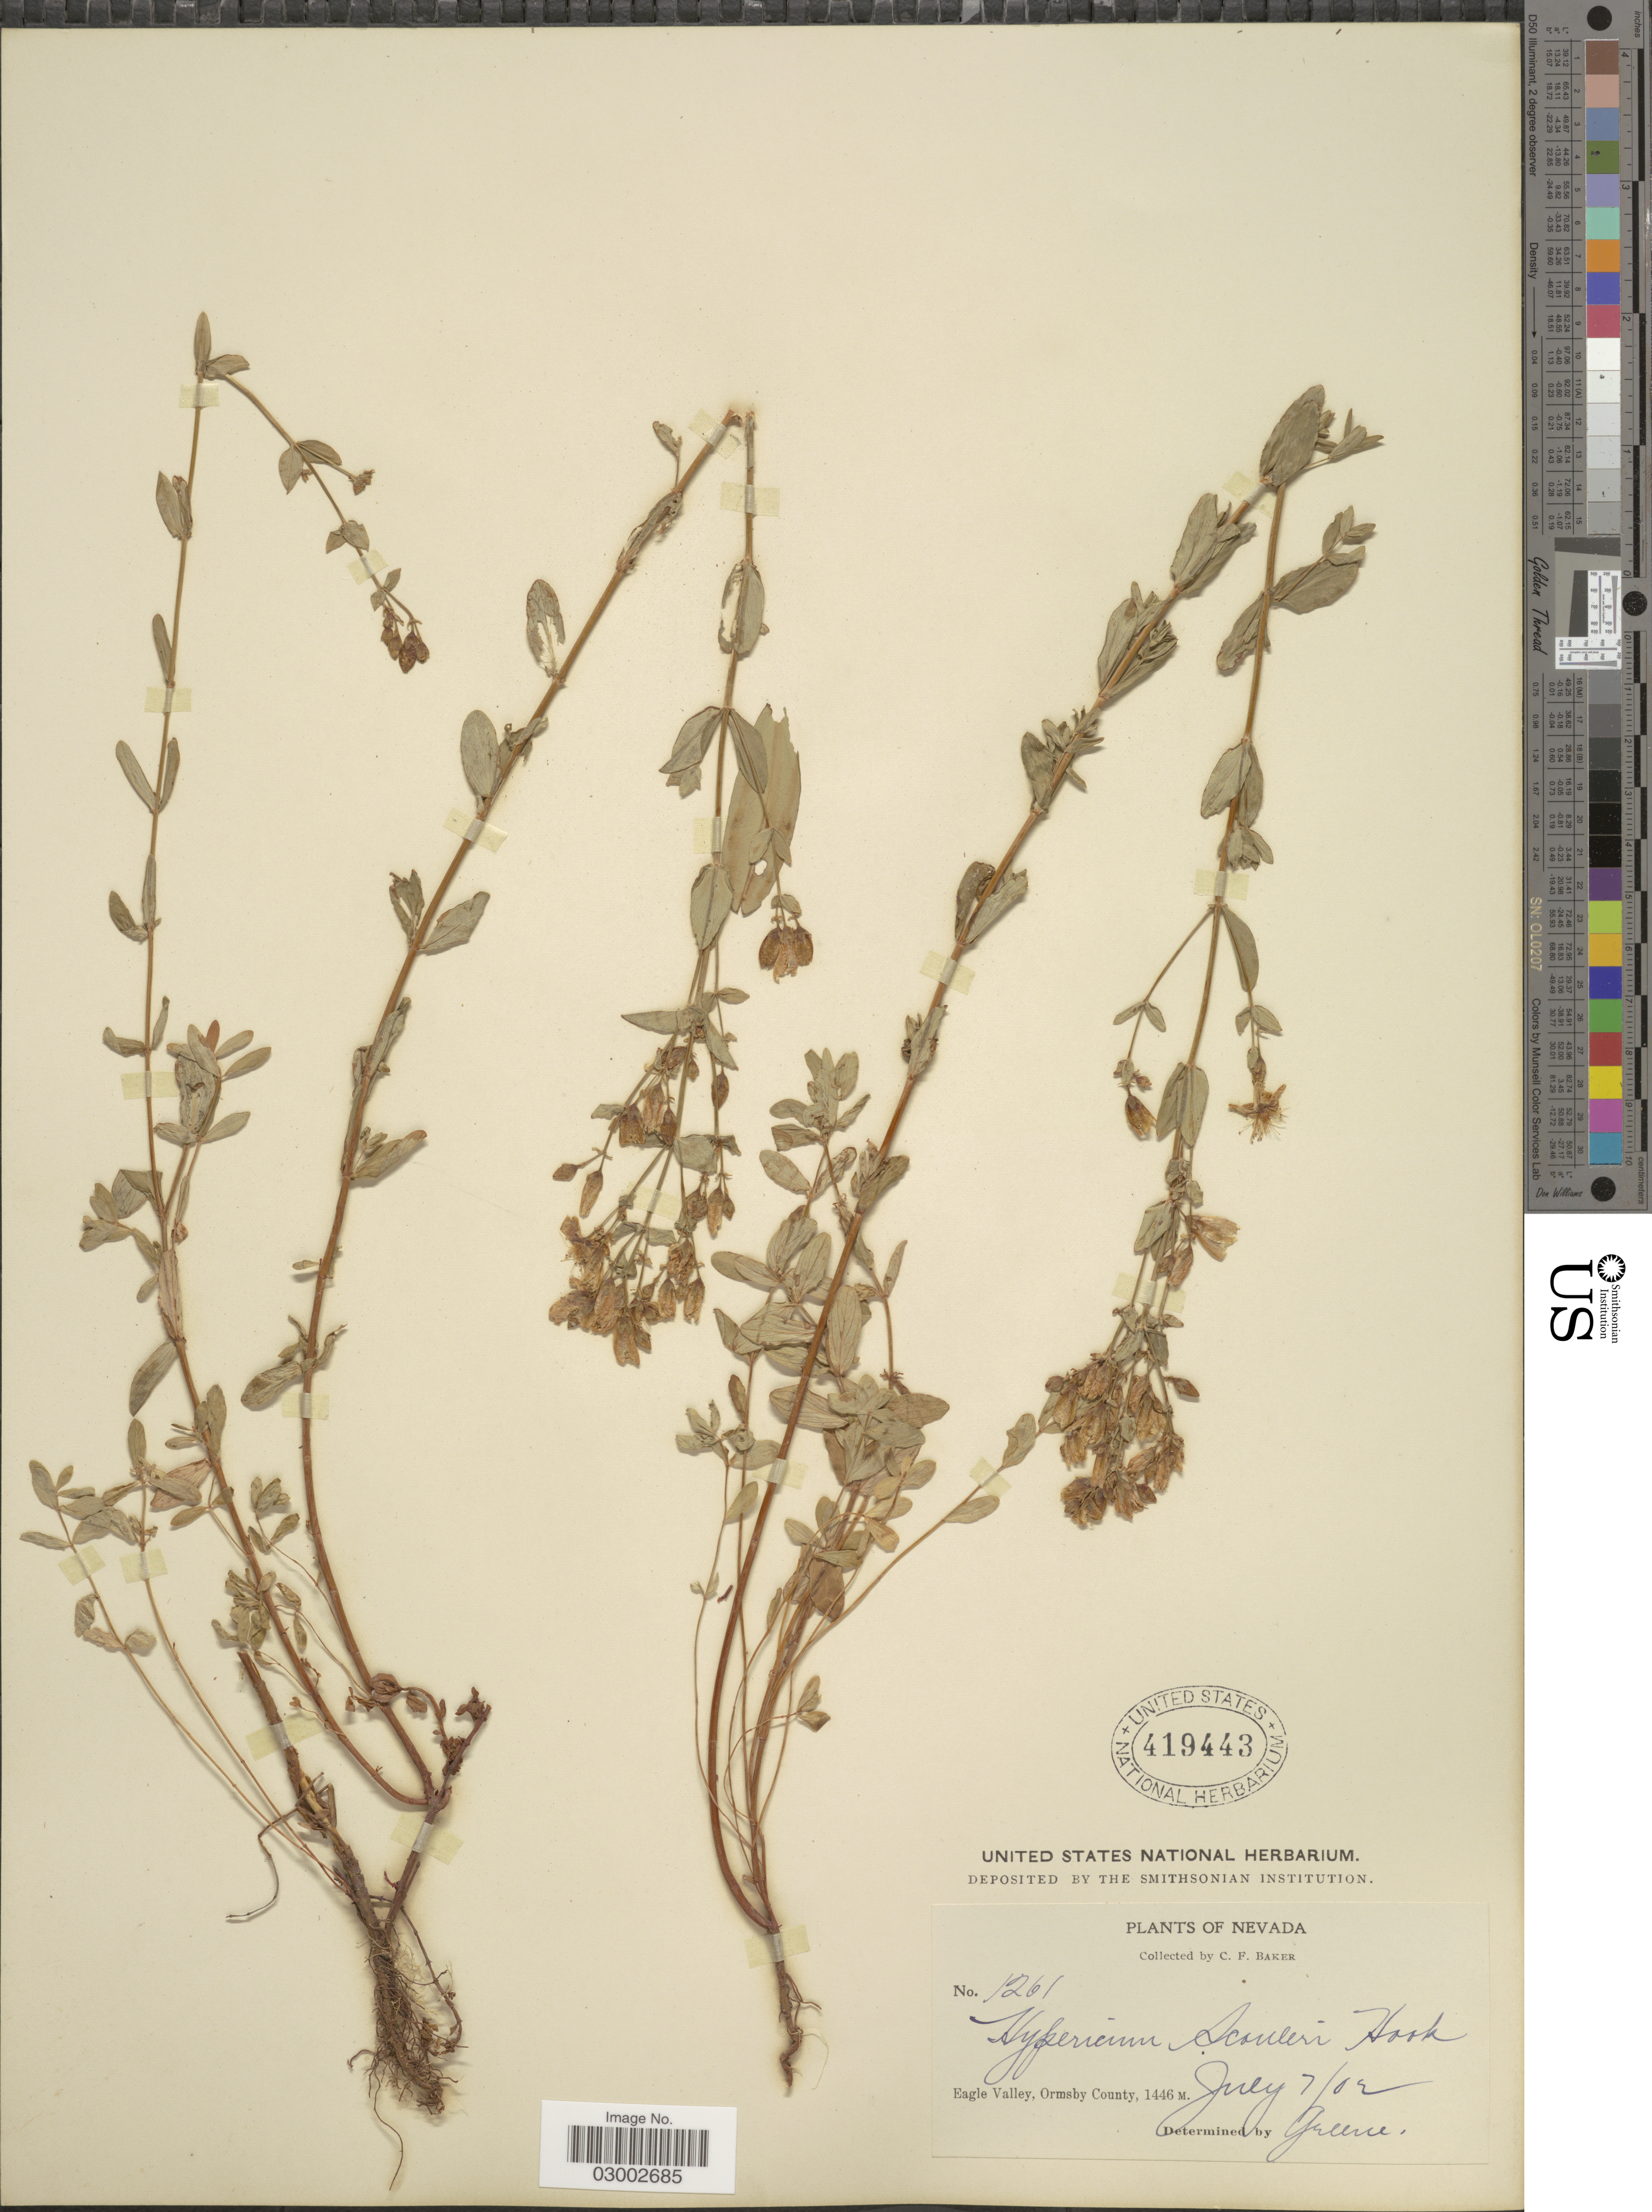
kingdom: Plantae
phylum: Tracheophyta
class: Magnoliopsida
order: Malpighiales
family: Hypericaceae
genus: Hypericum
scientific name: Hypericum scouleri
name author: Hook.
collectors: C. F. Baker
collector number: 1261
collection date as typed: Transcribed d/m/y: 7/7/2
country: United States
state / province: Nevada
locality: Eagle Valley, Ormsby County.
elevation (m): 1446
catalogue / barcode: US 419443